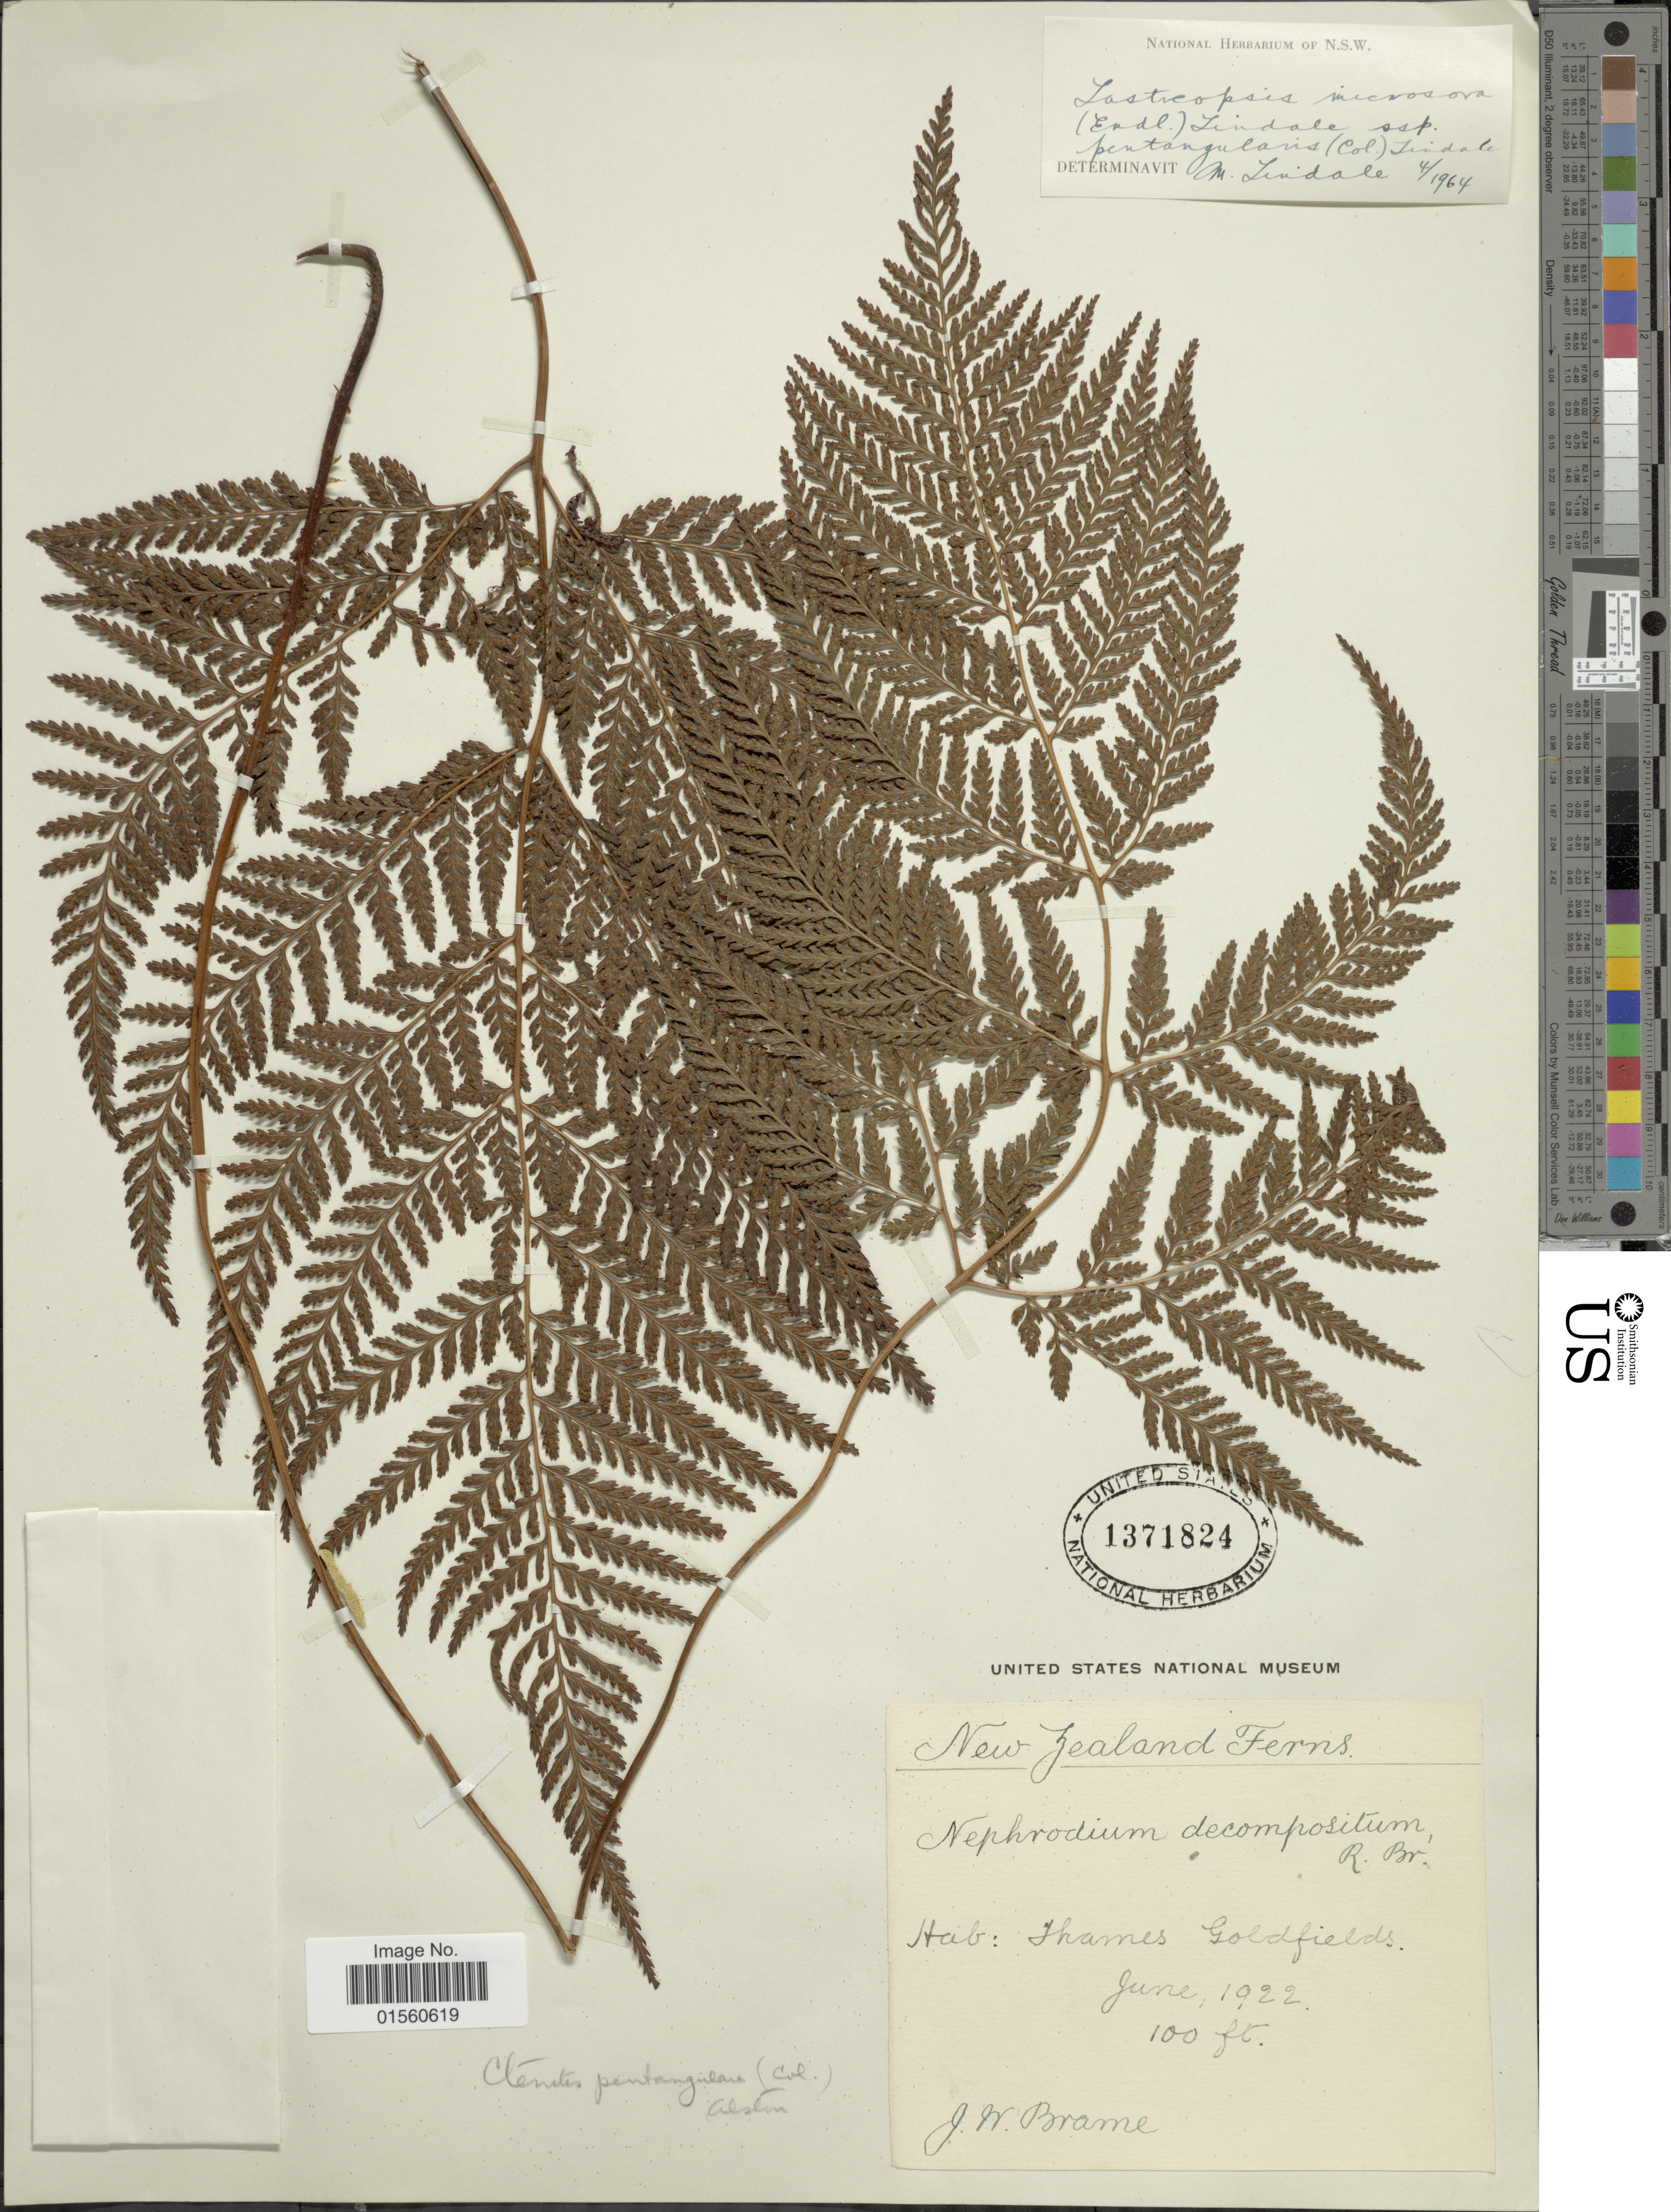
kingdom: Plantae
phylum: Tracheophyta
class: Polypodiopsida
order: Polypodiales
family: Dryopteridaceae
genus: Parapolystichum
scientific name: Parapolystichum microsorum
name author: (Endl.) Labiak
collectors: J. Brame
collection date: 1922-06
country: New Zealand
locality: Jhames Goldfields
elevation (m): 30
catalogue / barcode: US 1371824